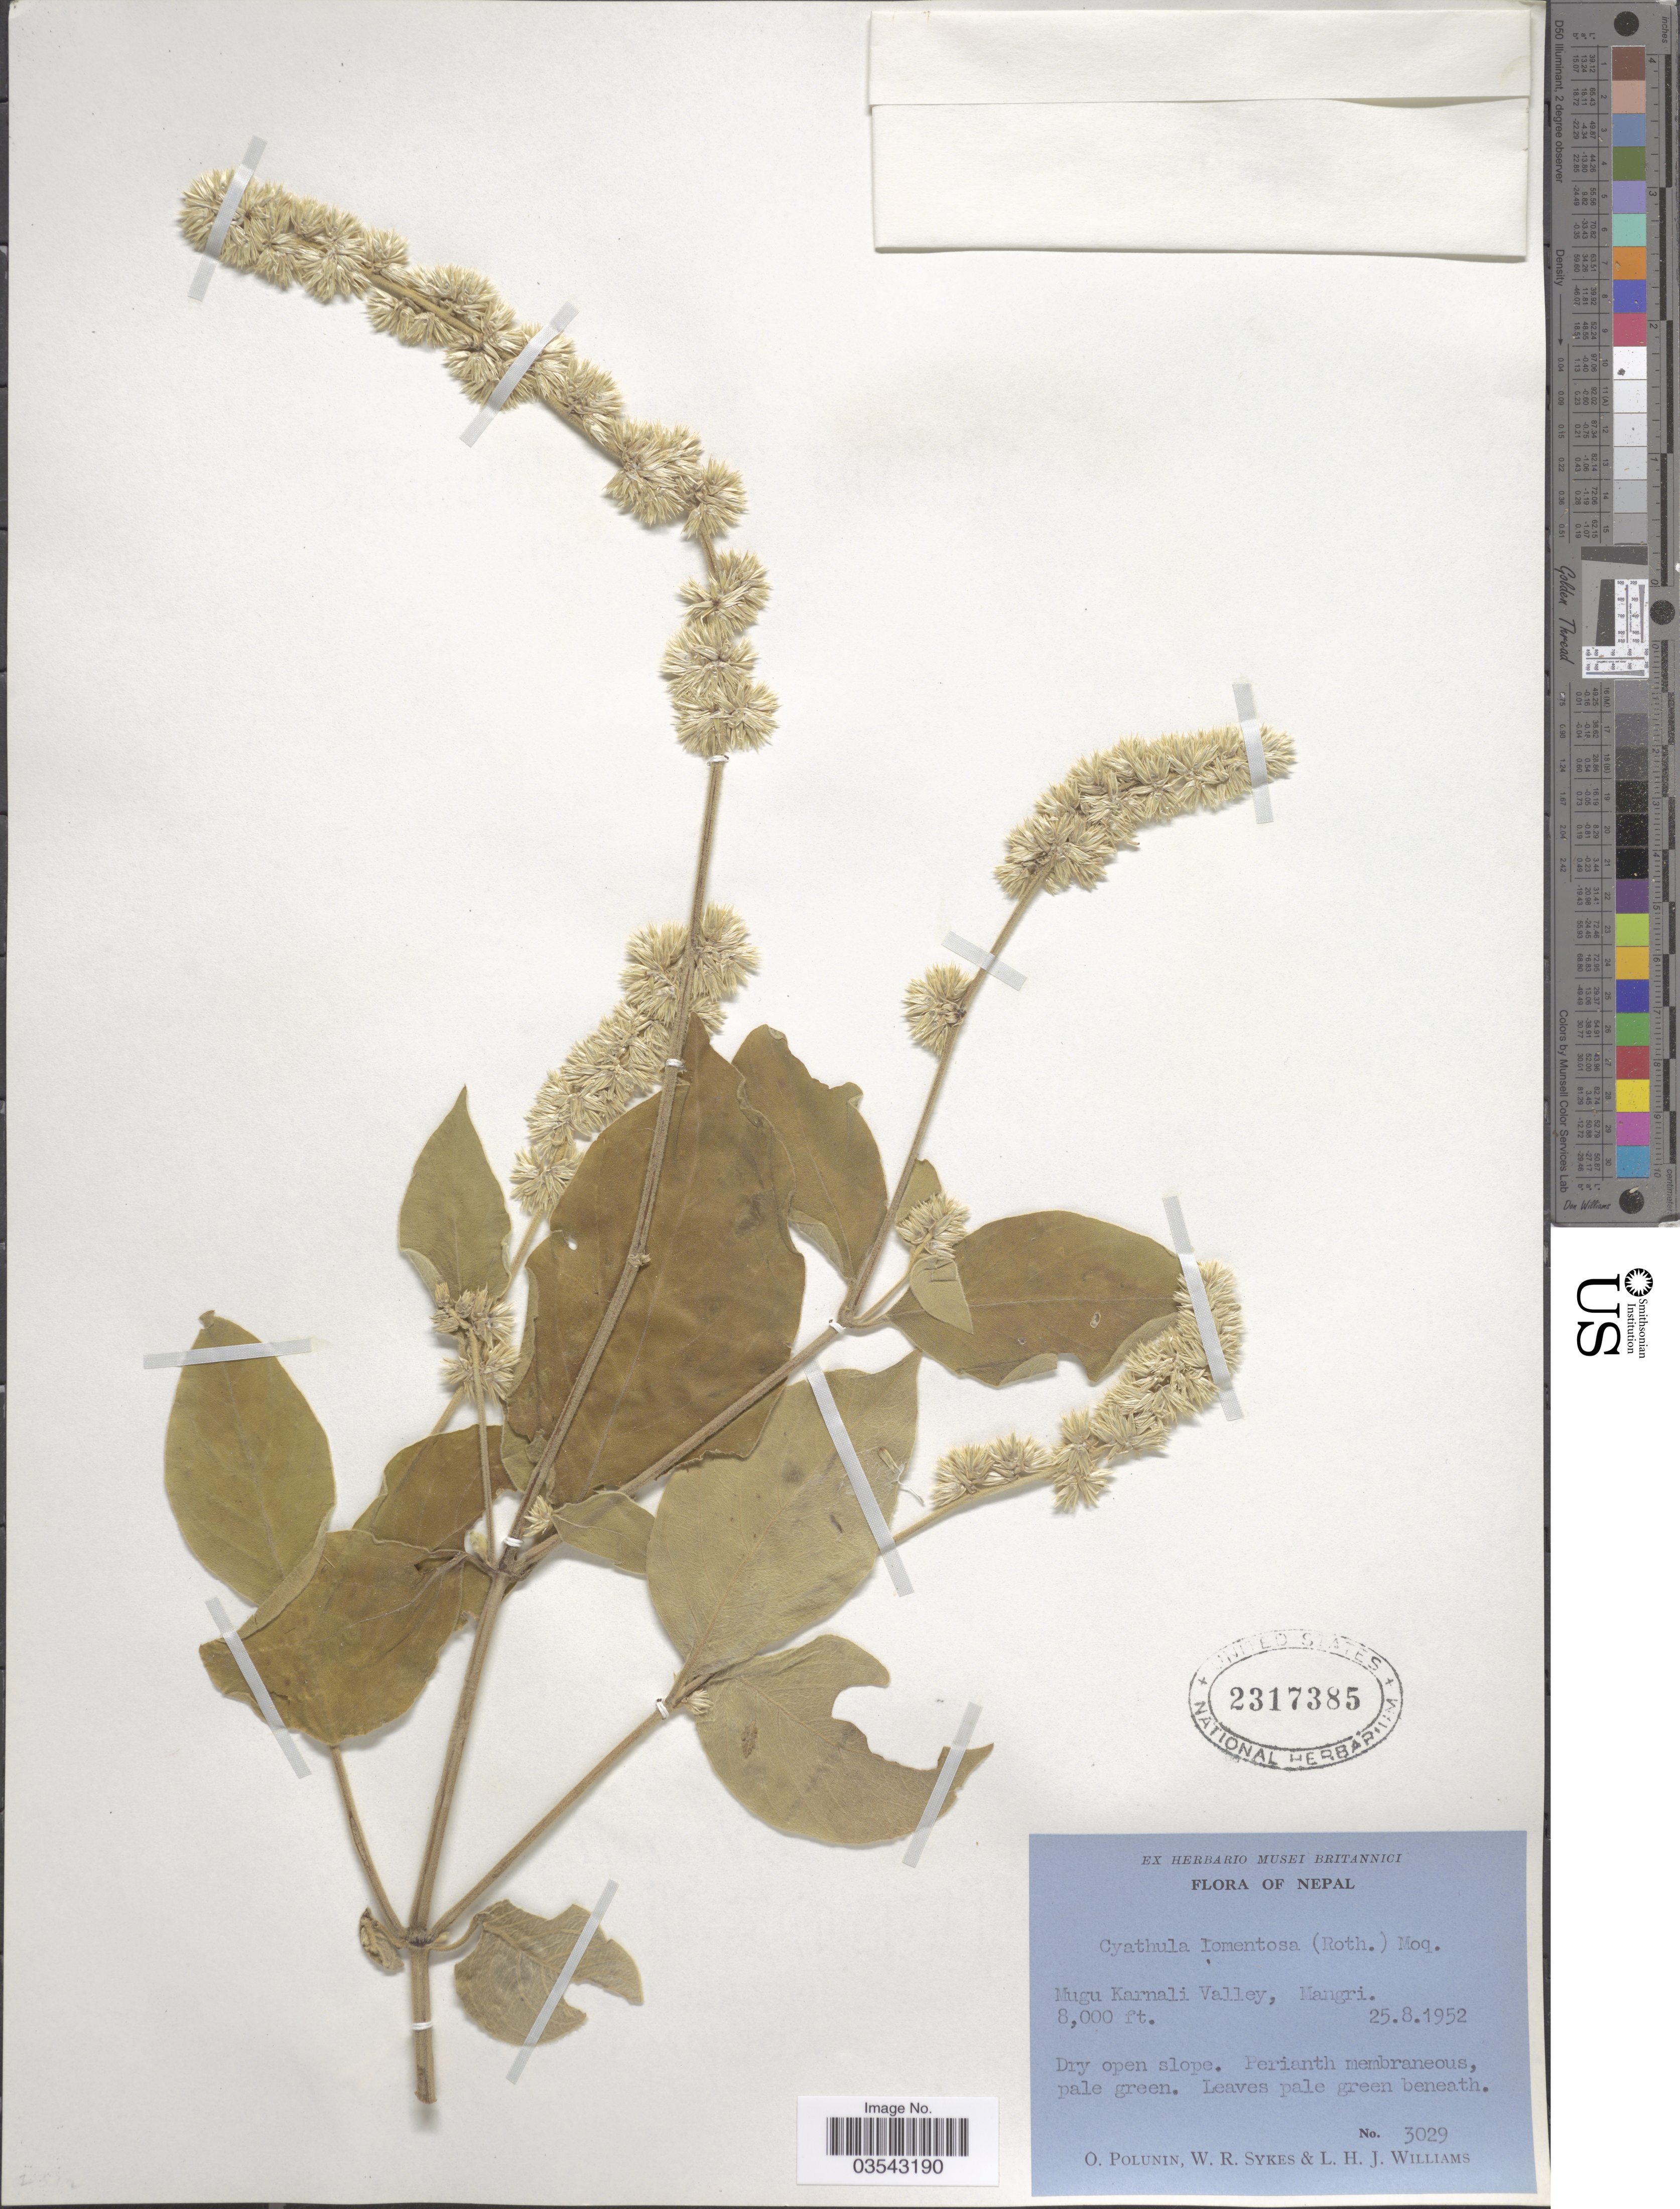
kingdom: Plantae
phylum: Tracheophyta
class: Magnoliopsida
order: Caryophyllales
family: Amaranthaceae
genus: Cyathula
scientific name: Cyathula tomentosa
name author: (Roth) Moq.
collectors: O. V. Polunin, W. R. Sykes & L. H. J. Williams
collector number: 3029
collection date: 1952-08-25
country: Nepal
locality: Mugu Karnali Valley, Mangri.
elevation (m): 2438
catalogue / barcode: US 2317385